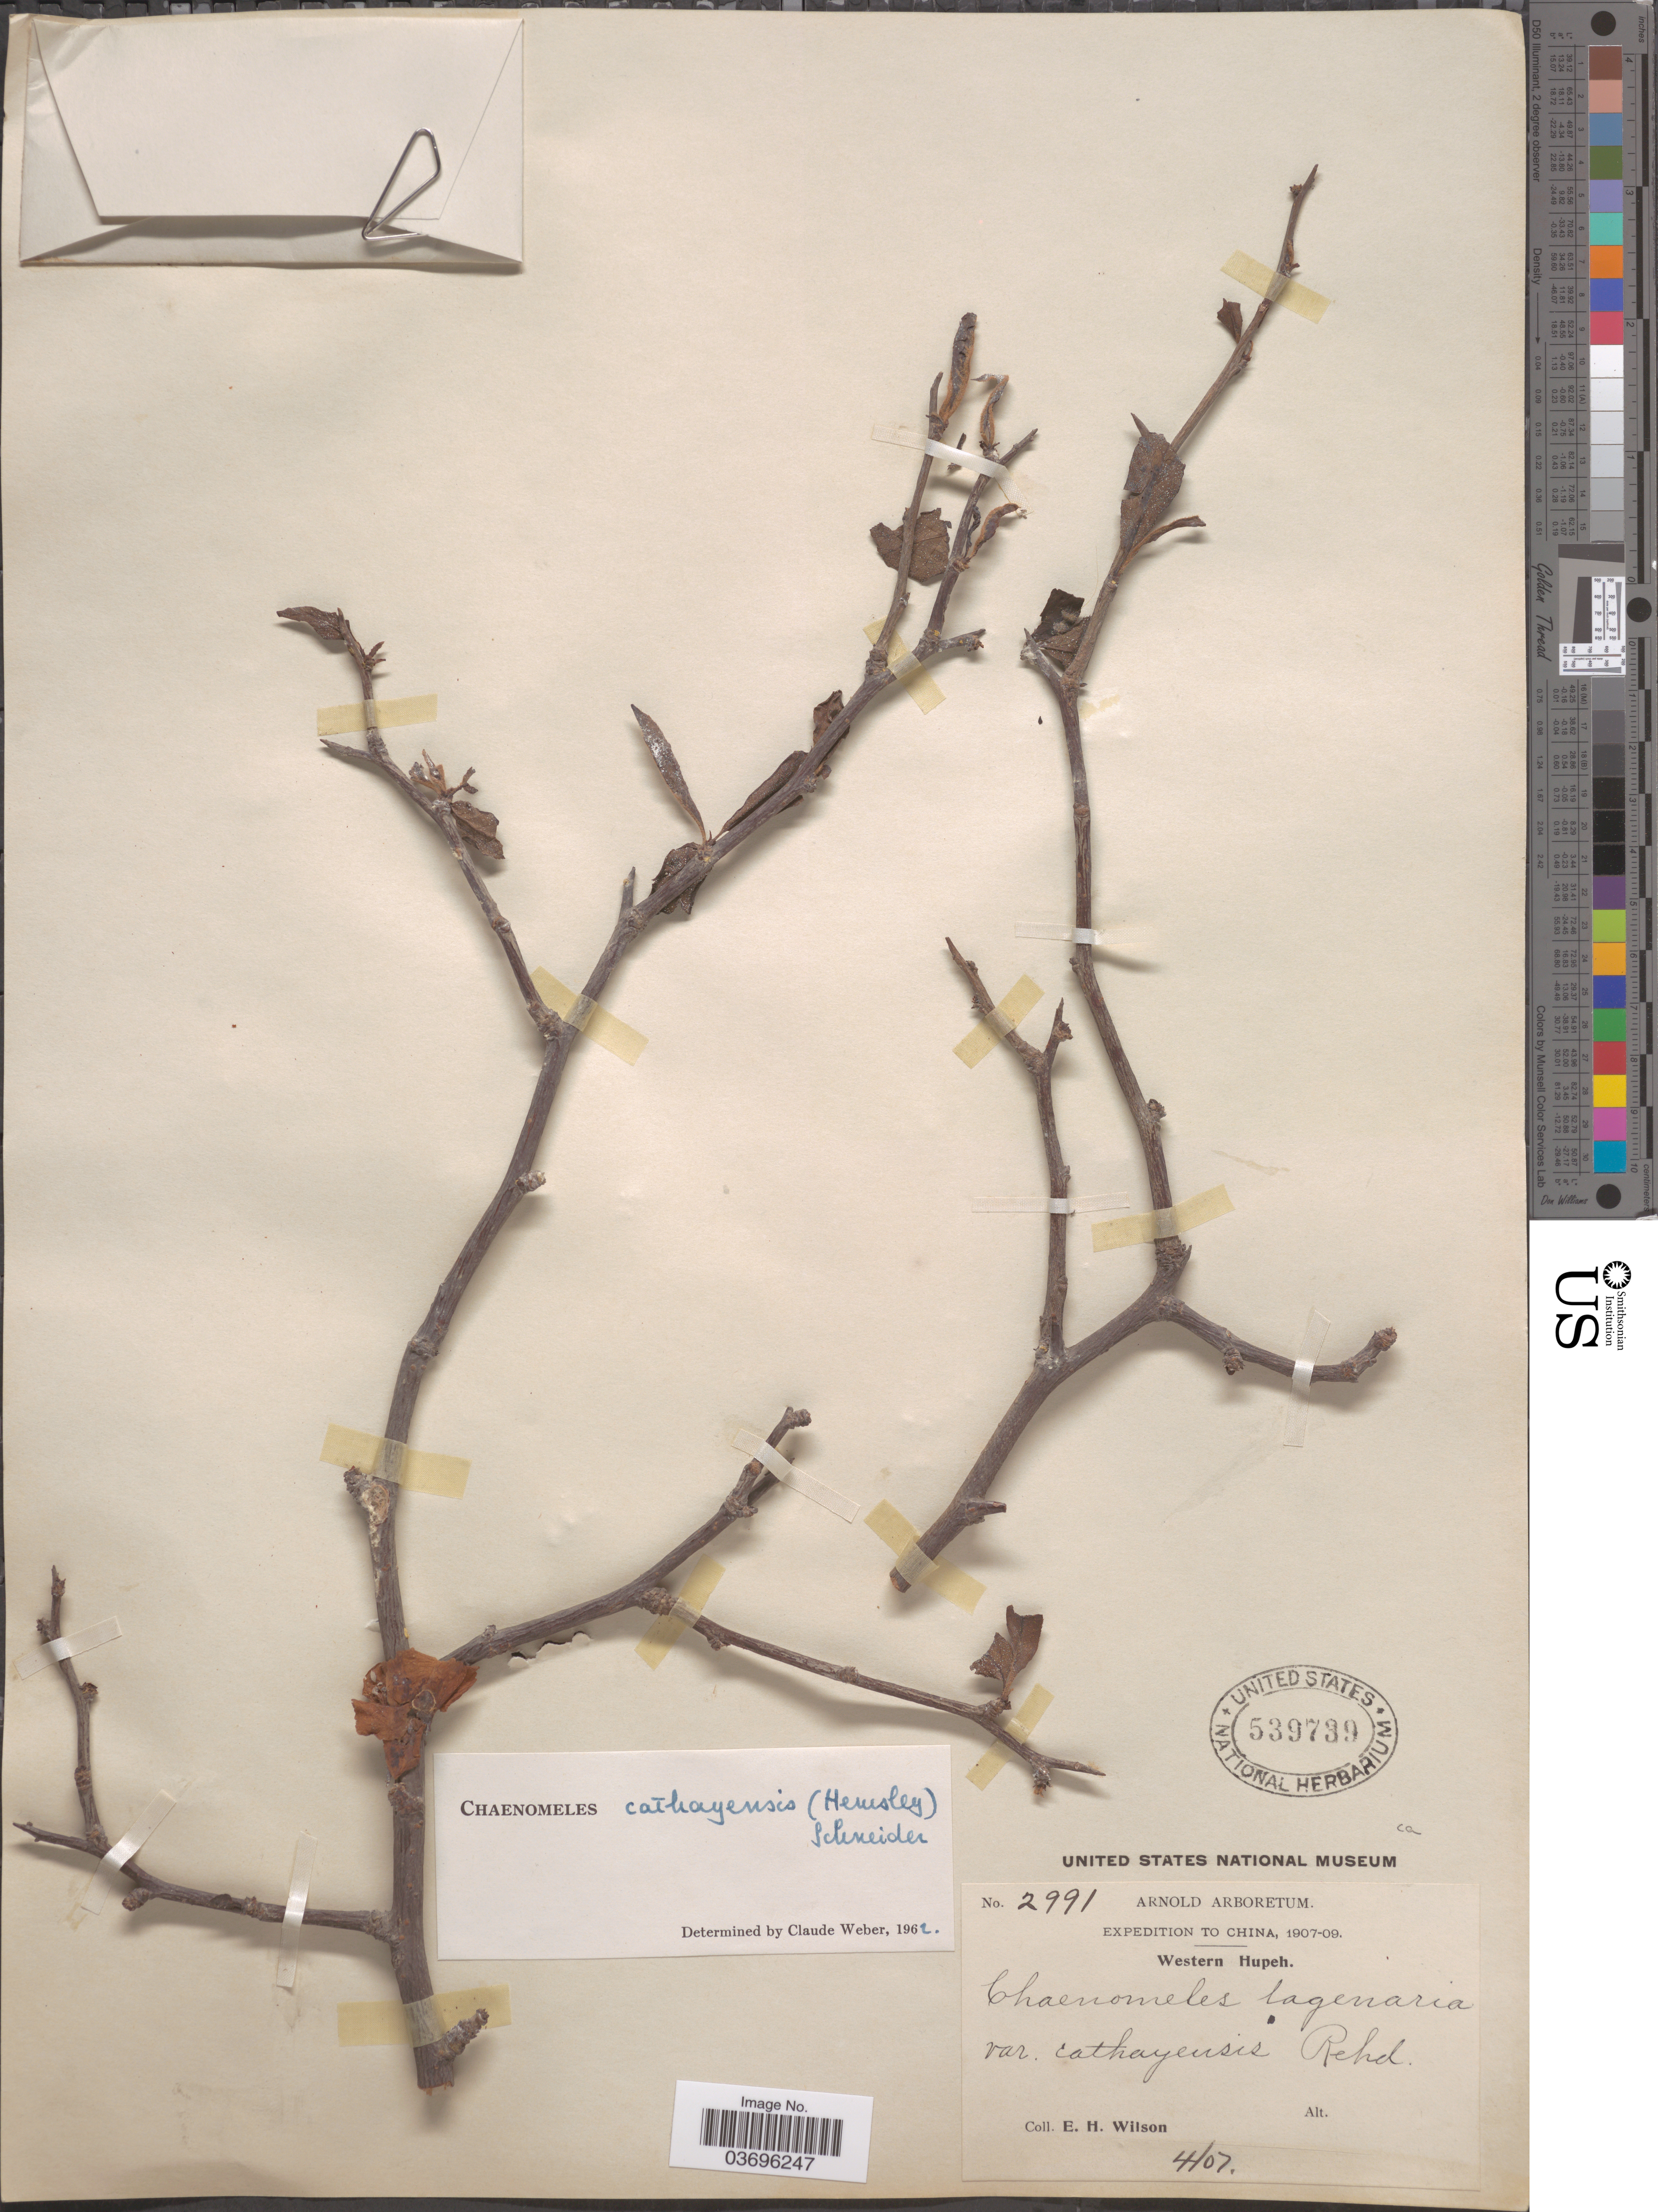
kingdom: Plantae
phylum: Tracheophyta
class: Magnoliopsida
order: Rosales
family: Rosaceae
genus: Chaenomeles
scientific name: Chaenomeles lagenaria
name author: (Loisel.) Koidz.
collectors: E. Wilson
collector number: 2991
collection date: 1907-04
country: China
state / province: Hubei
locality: Western Hupeh.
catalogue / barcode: US 539739